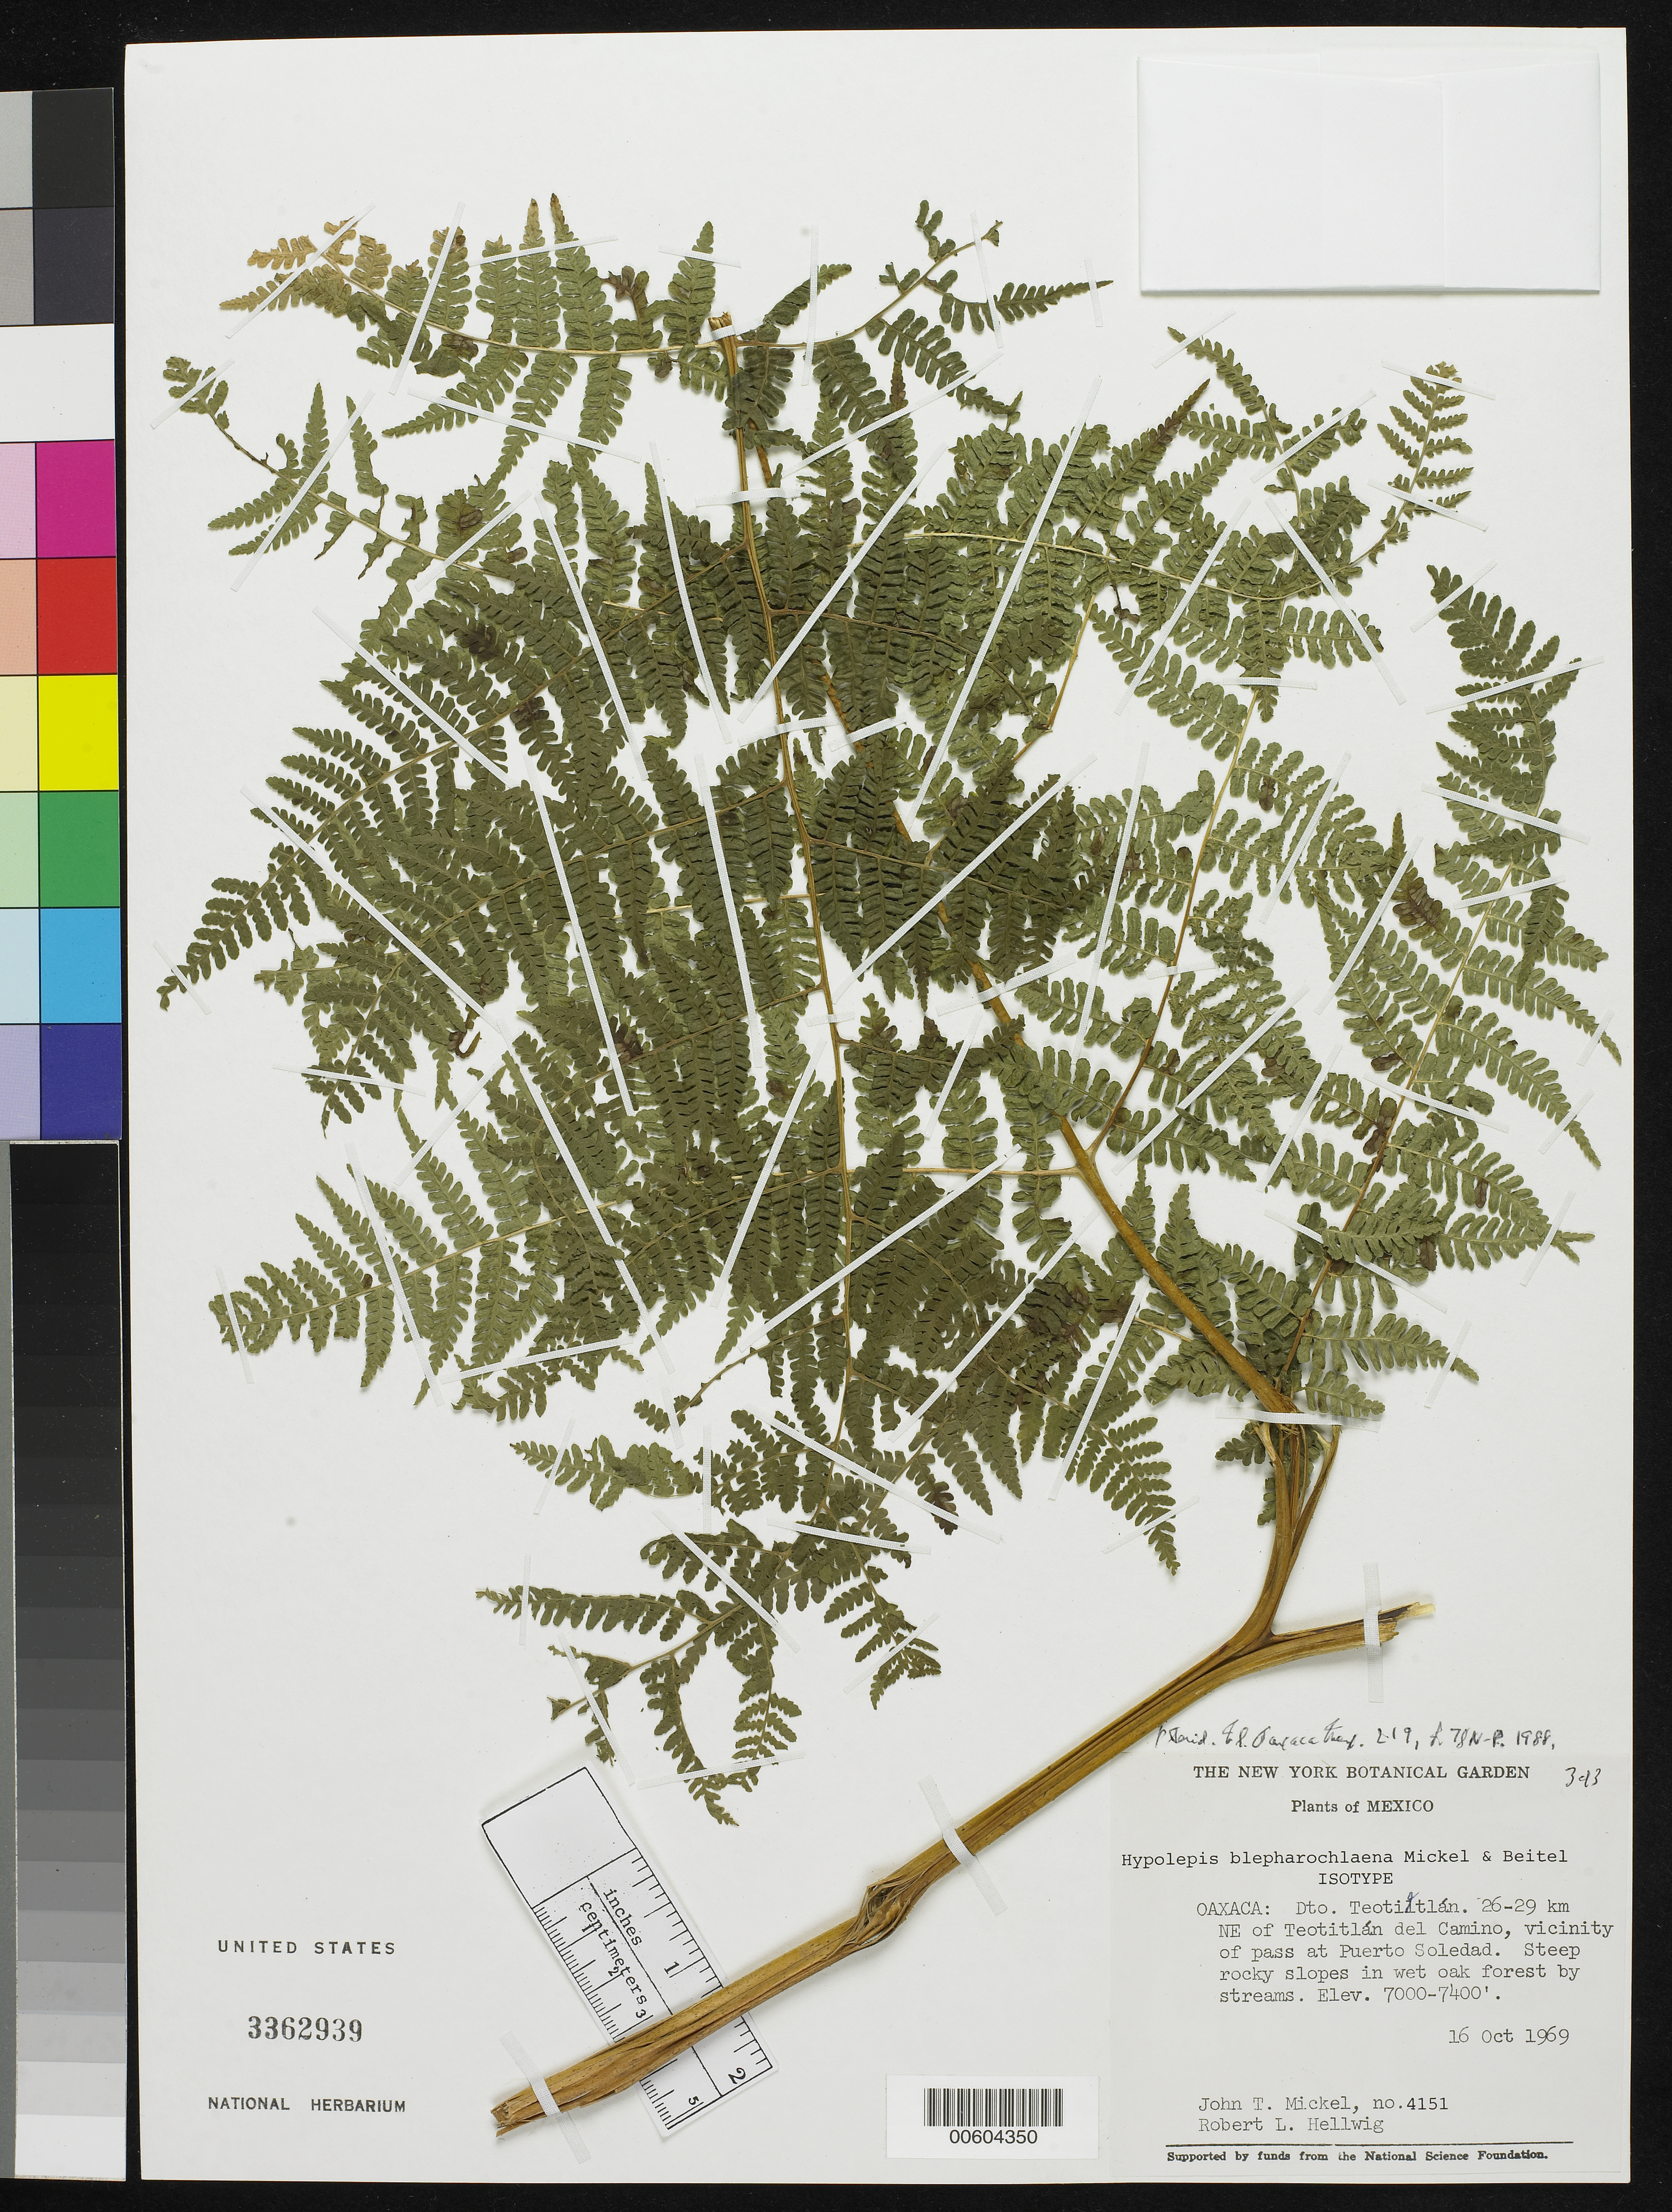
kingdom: Plantae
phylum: Tracheophyta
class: Polypodiopsida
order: Polypodiales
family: Dennstaedtiaceae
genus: Hypolepis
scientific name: Hypolepis blepharochlaena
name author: Mickel & Beitel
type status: Isotype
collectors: J. T. Mickel & R. Hellwig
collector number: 4151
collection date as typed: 16 Oct 1969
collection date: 1969-10-16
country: Mexico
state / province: Oaxaca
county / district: Teotitlan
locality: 26-29 km ENE of Teotitlan del Camino, vic. of pass at Pto. Soledad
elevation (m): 2134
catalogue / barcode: US 3362939